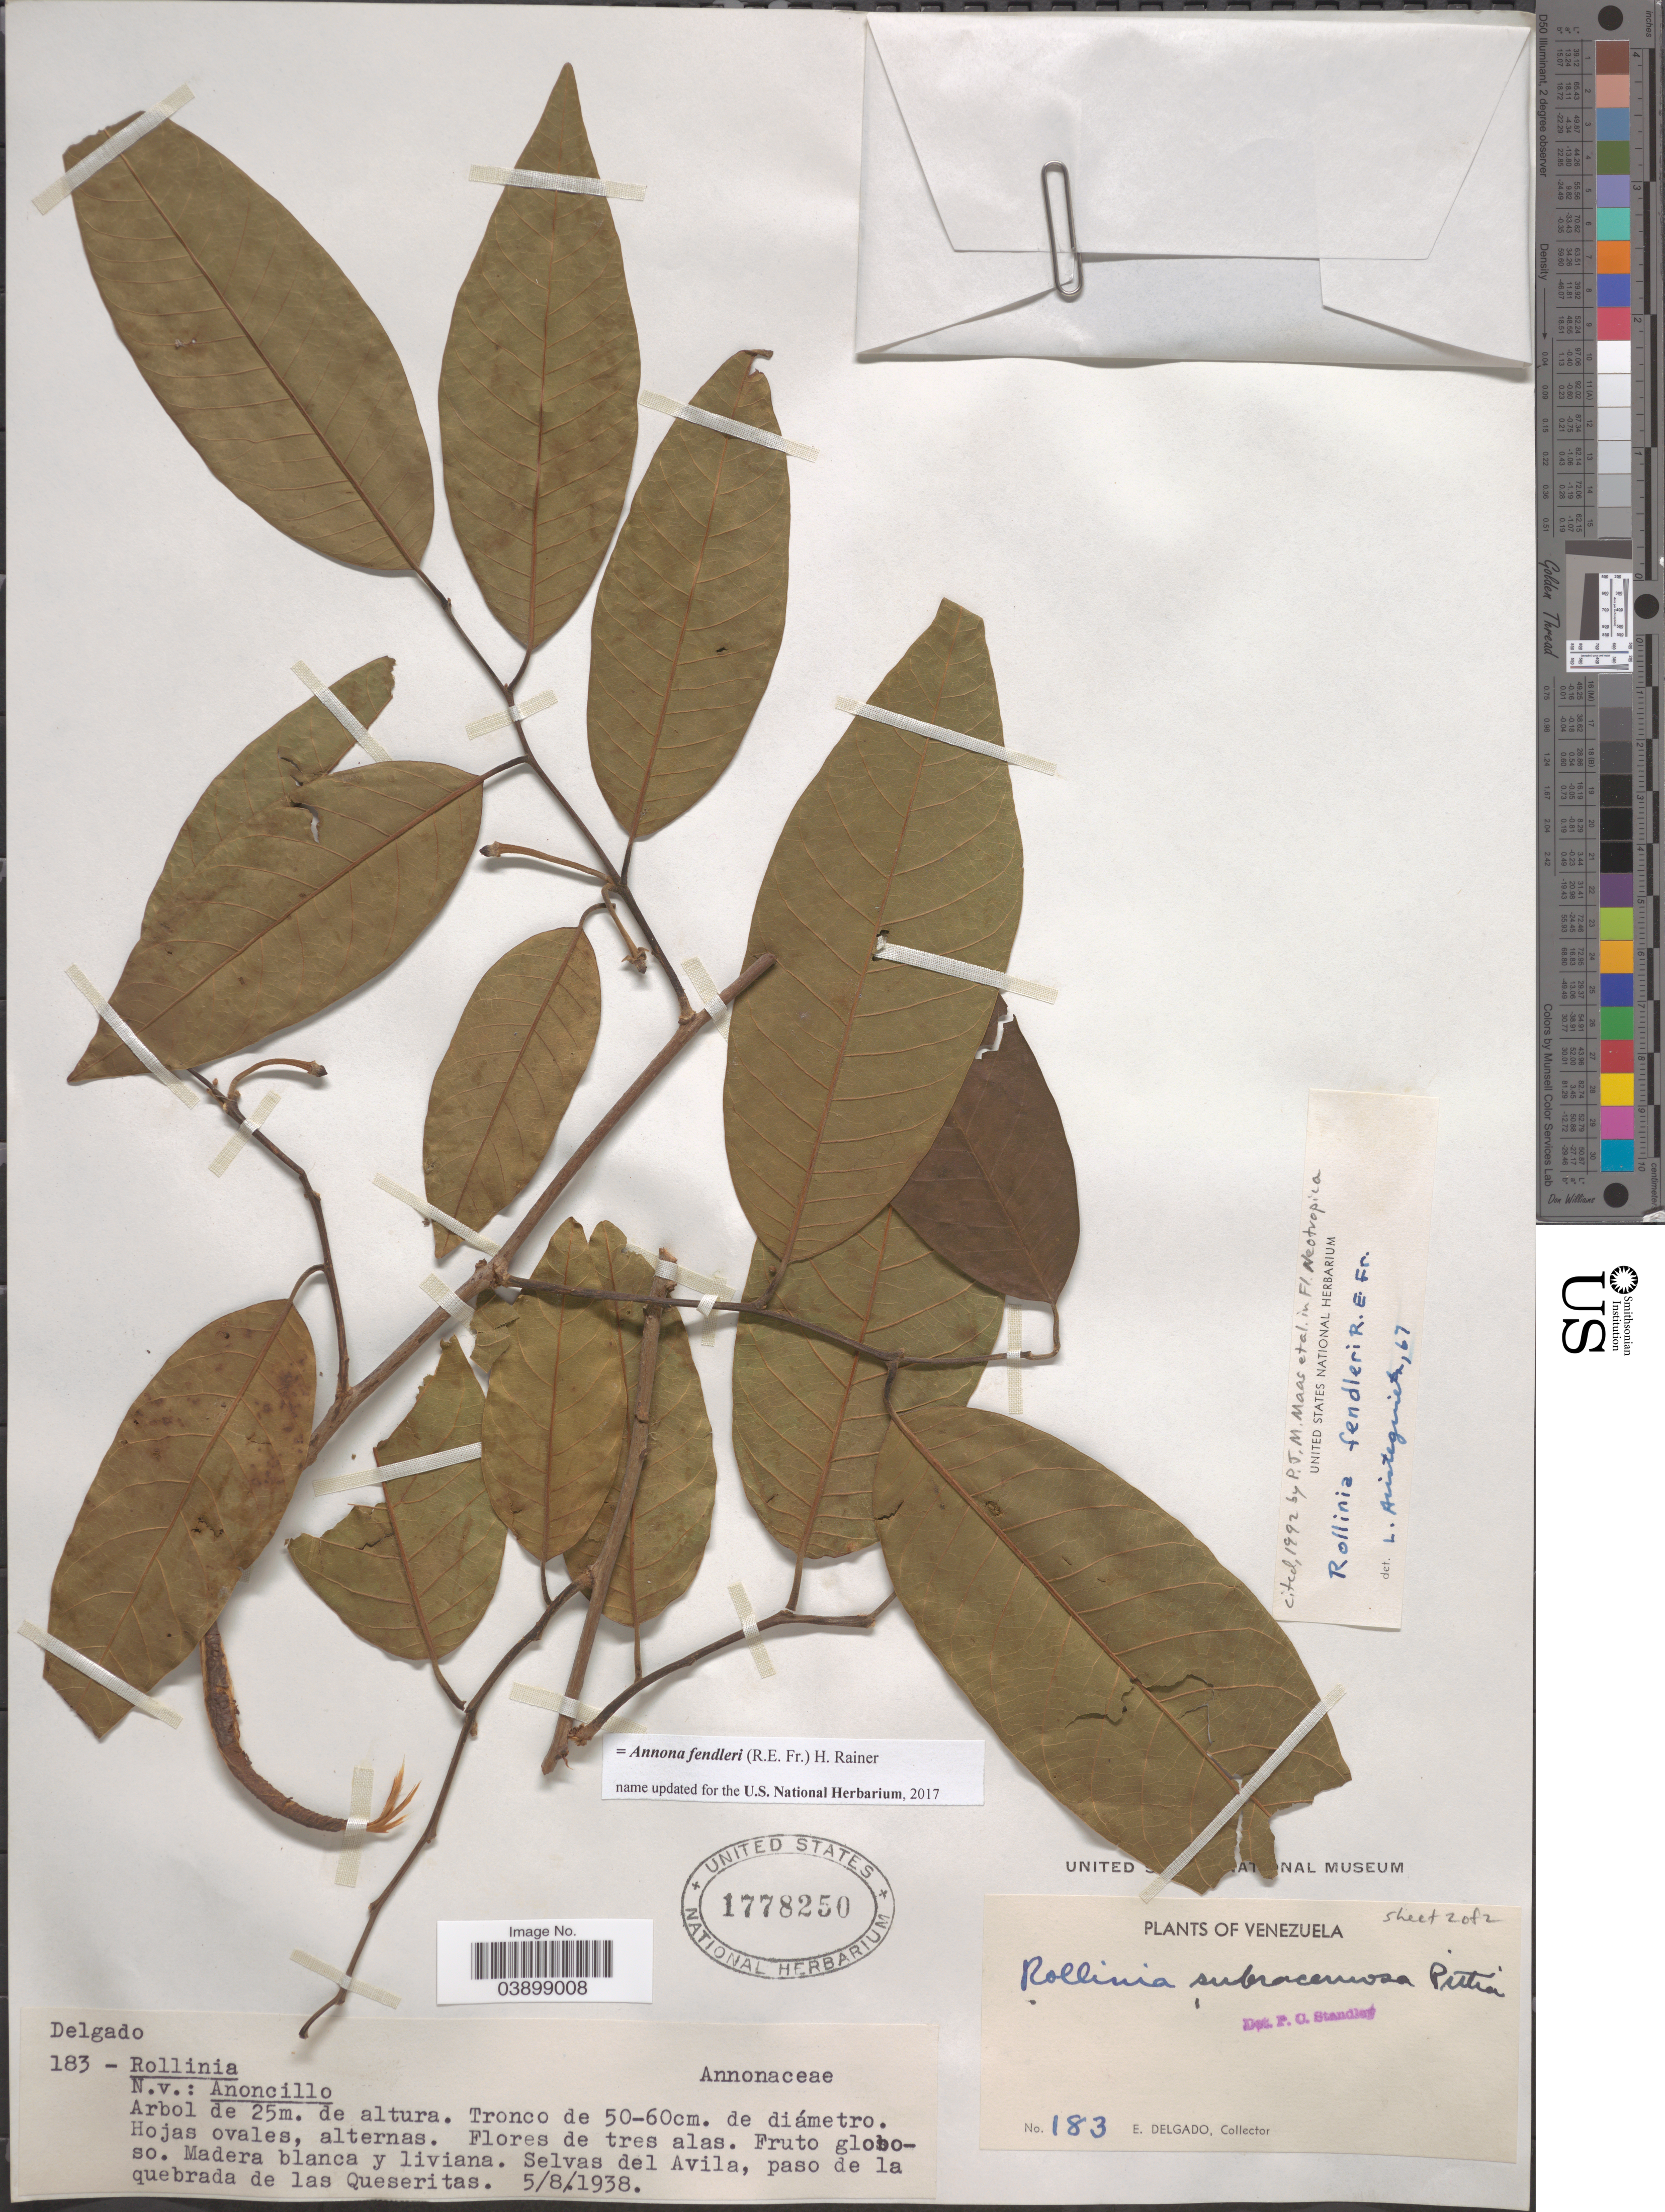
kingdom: Plantae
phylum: Tracheophyta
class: Magnoliopsida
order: Magnoliales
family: Annonaceae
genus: Annona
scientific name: Annona fendleri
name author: (R.E. Fr.) H. Rainer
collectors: D. Delgado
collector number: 183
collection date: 1938-08-05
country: Venezuela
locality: Selvas del Avila, paso de la quebrada de las Queseritas.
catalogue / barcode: US 1778250